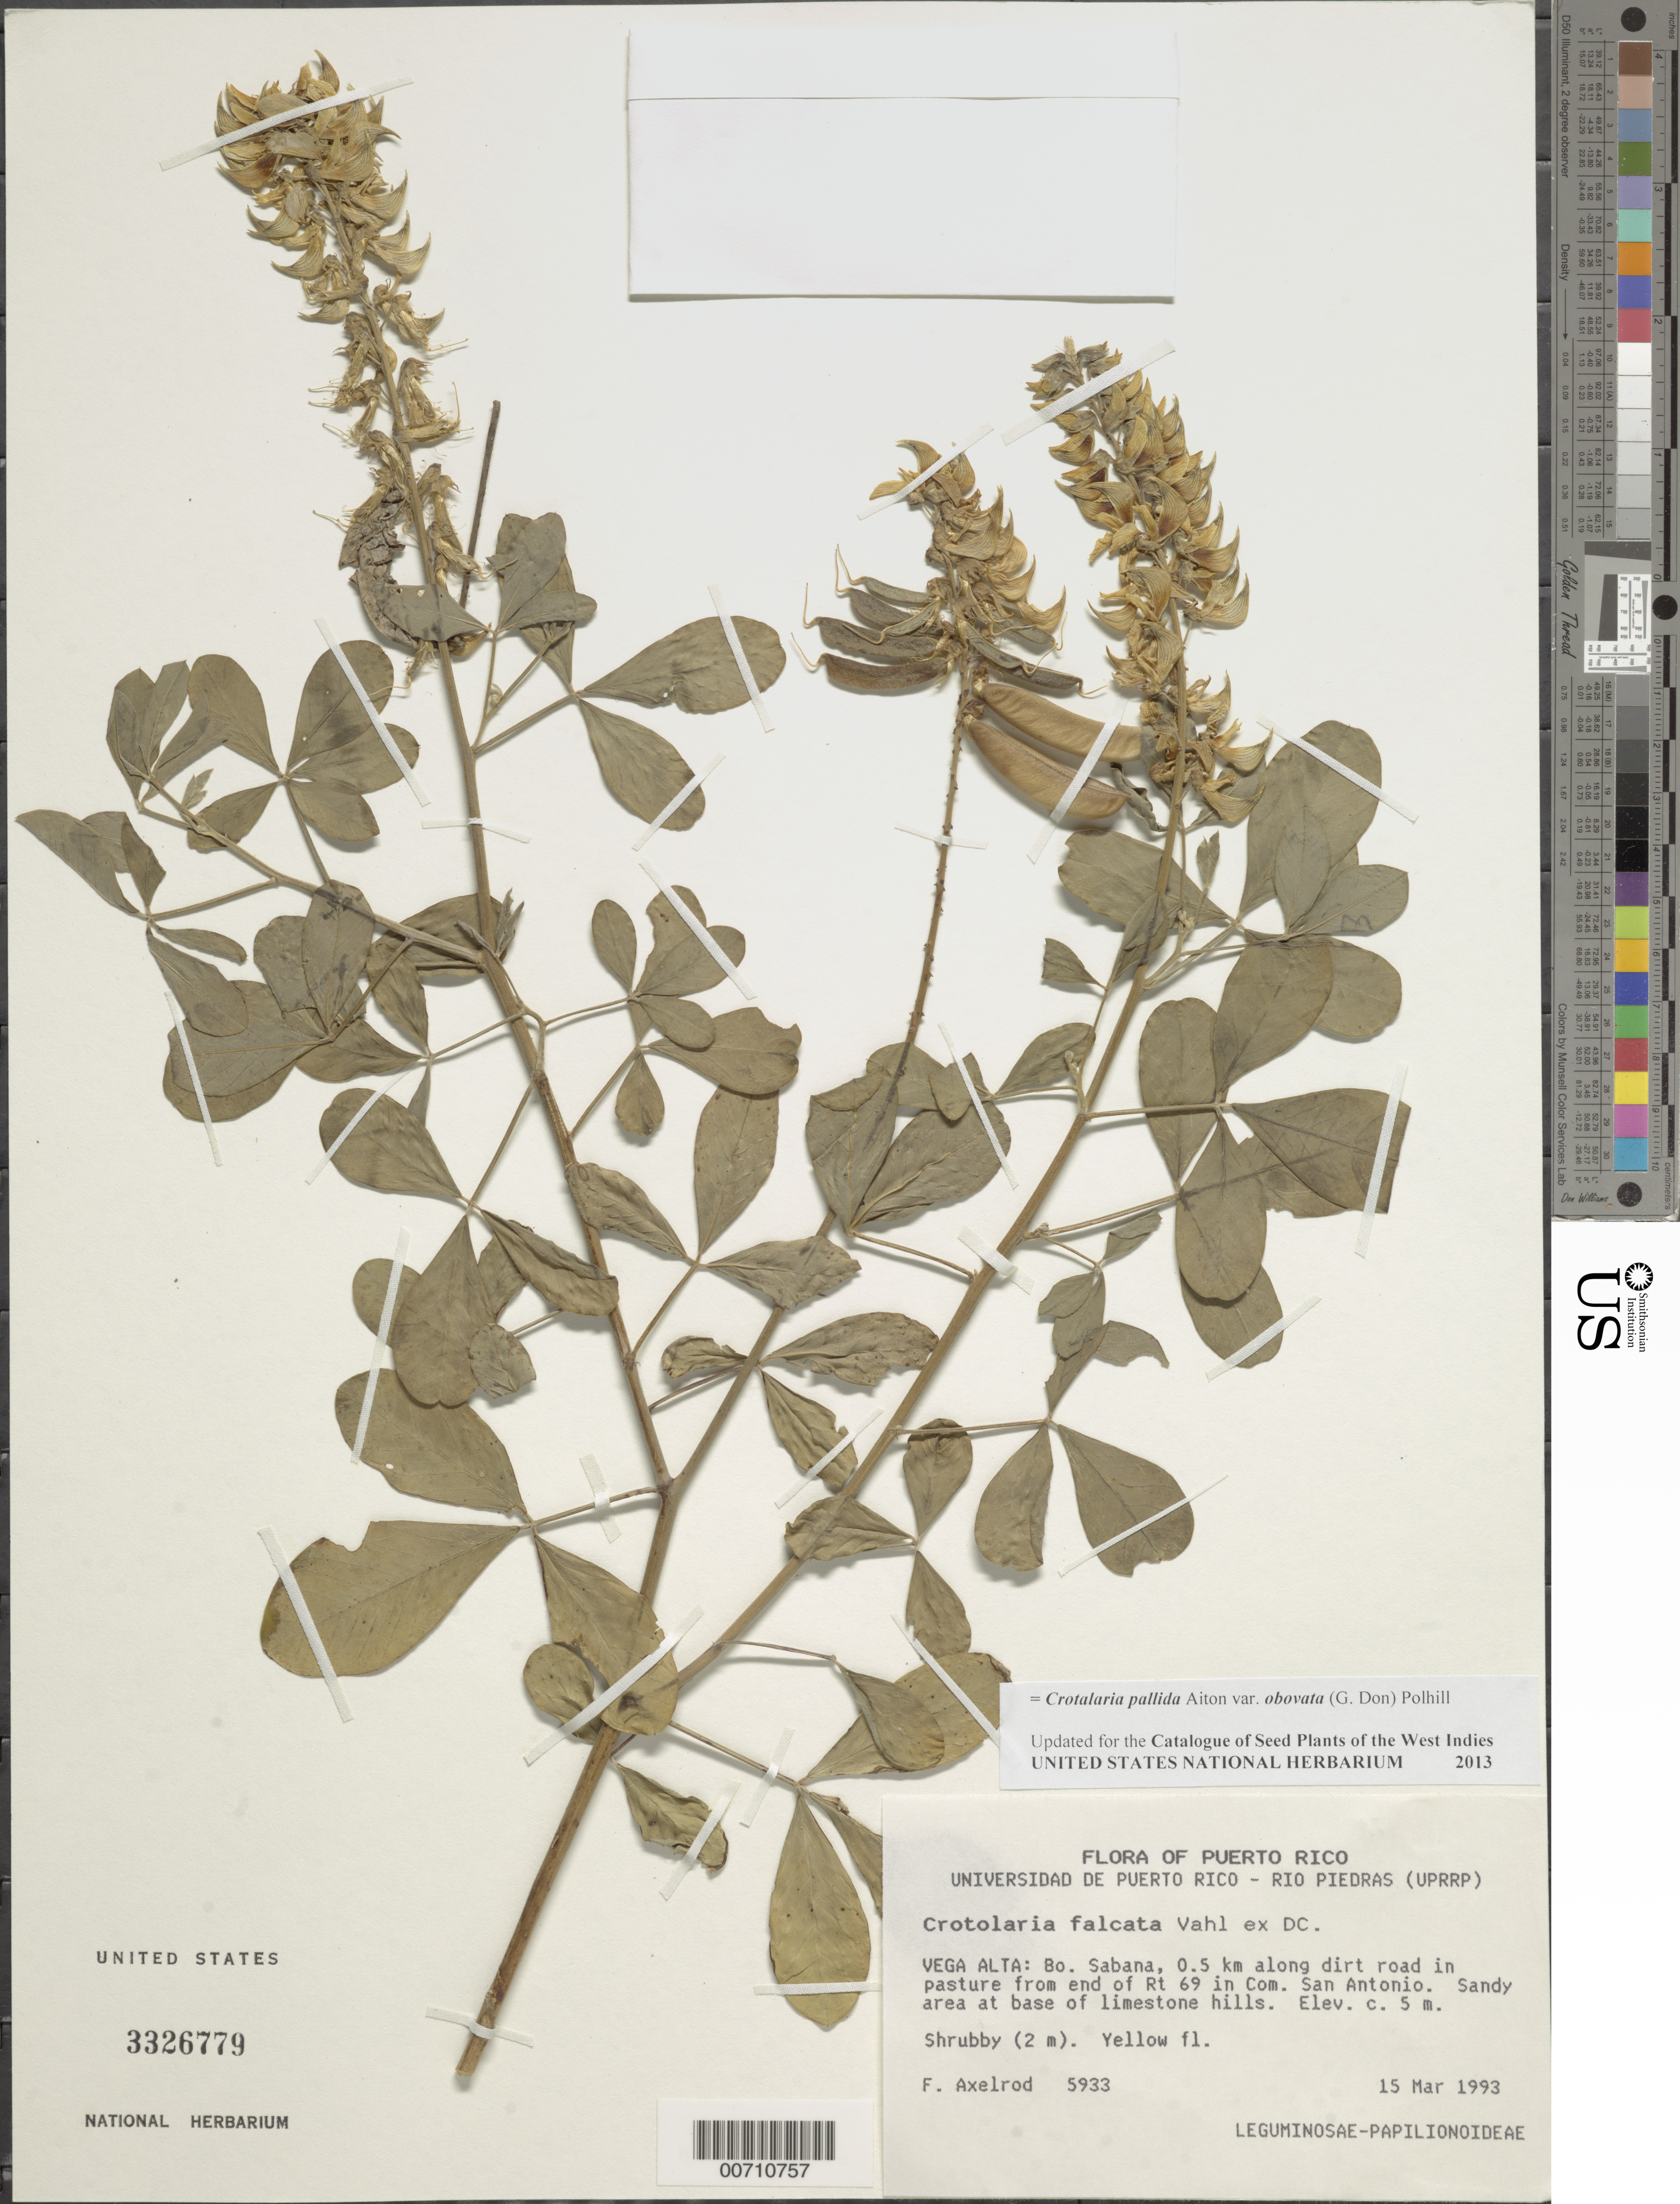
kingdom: Plantae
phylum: Tracheophyta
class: Magnoliopsida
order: Fabales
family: Fabaceae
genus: Crotalaria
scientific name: Crotalaria pallida var. obovata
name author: (G. Don) Polhill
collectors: F. S. Axelrod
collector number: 5933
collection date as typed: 15 Mar 1993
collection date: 1993-03-15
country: Puerto Rico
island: Greater Antilles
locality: Vega Alta: Bo. Sabana, 0.5 km along dirt road in pasture from end of Rt 69 in Com. San Antonio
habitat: Sandy area at base of limestone hills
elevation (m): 5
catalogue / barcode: US 3326779